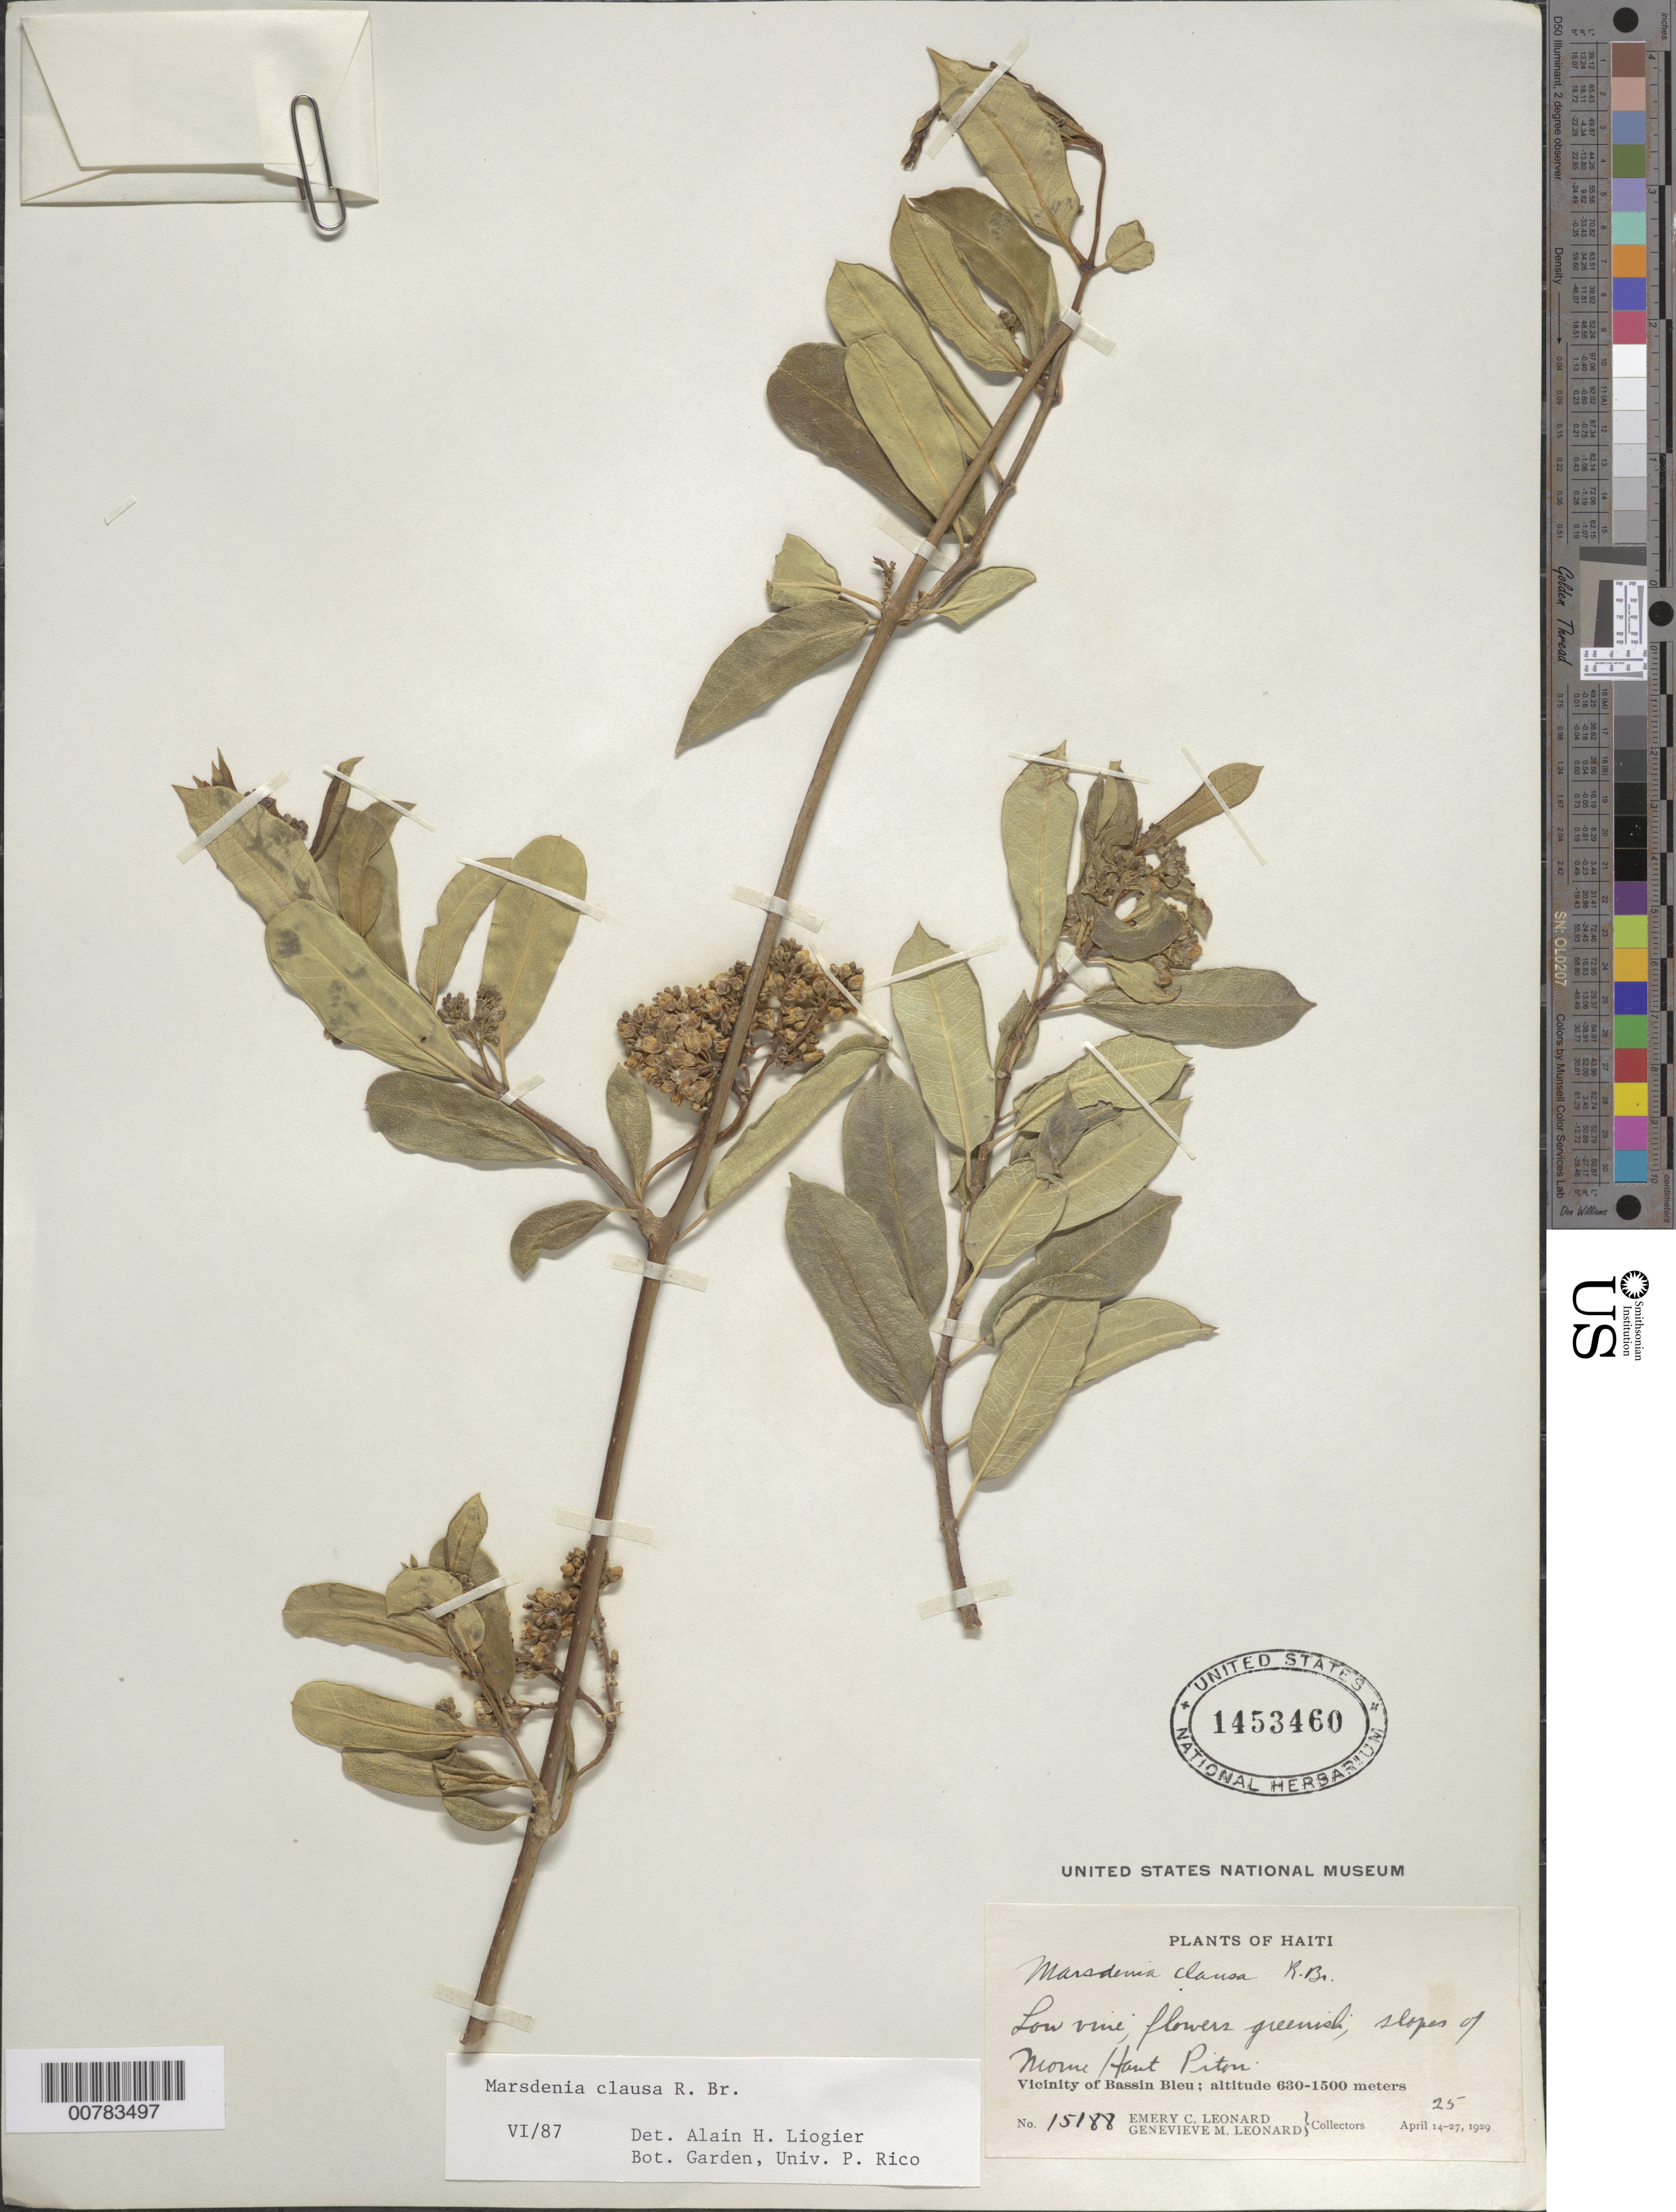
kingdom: Plantae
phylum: Tracheophyta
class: Magnoliopsida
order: Gentianales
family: Apocynaceae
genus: Marsdenia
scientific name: Marsdenia clausa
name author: R. Br.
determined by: Liogier, Alain H.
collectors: E. C. Leonard & G. M. Leonard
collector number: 15188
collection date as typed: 25 Apr 1929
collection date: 1929-04-25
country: Haiti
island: Hispaniola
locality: Vicinity of Bassin Bleu, slopes of Morne Haut Piton.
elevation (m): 630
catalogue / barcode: US 1453460